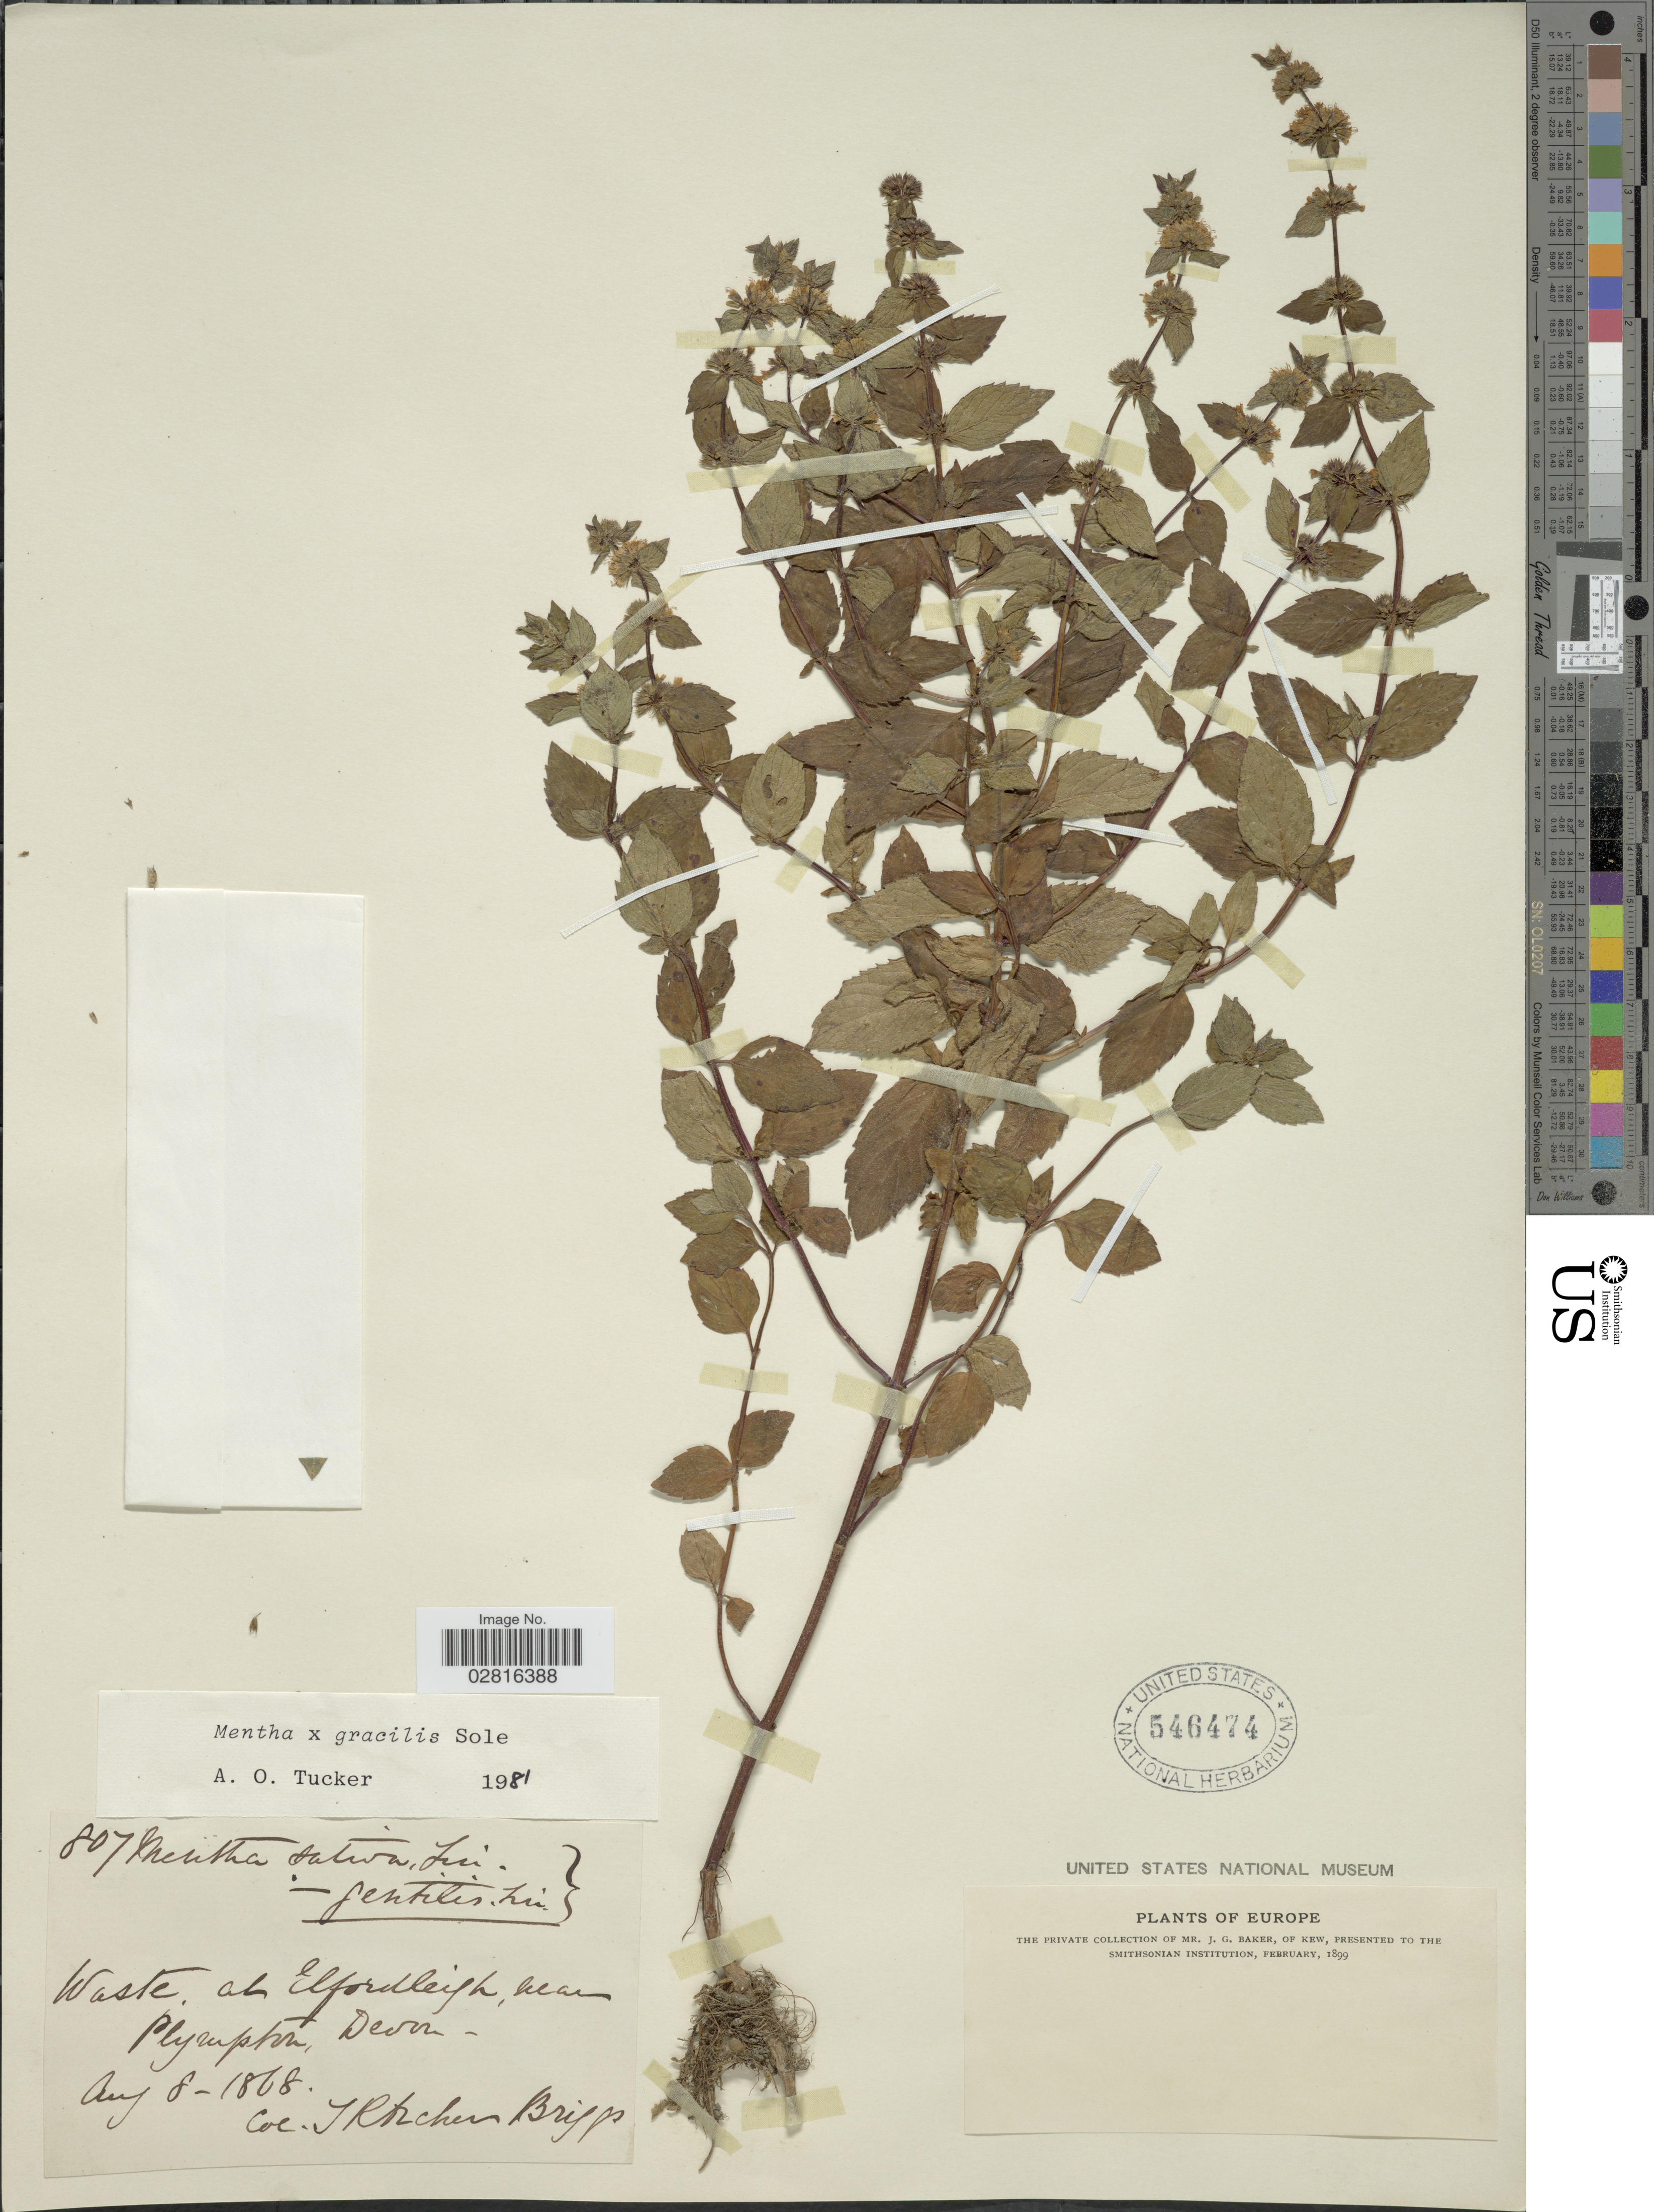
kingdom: Plantae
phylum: Tracheophyta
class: Magnoliopsida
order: Lamiales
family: Lamiaceae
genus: Mentha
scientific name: Mentha x gracilis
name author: Sole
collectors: T. Briggs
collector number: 807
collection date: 1868-08-08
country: United Kingdom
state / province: England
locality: Waste at Elfordleigh near Plympton, Devon. Europe.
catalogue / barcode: US 546474